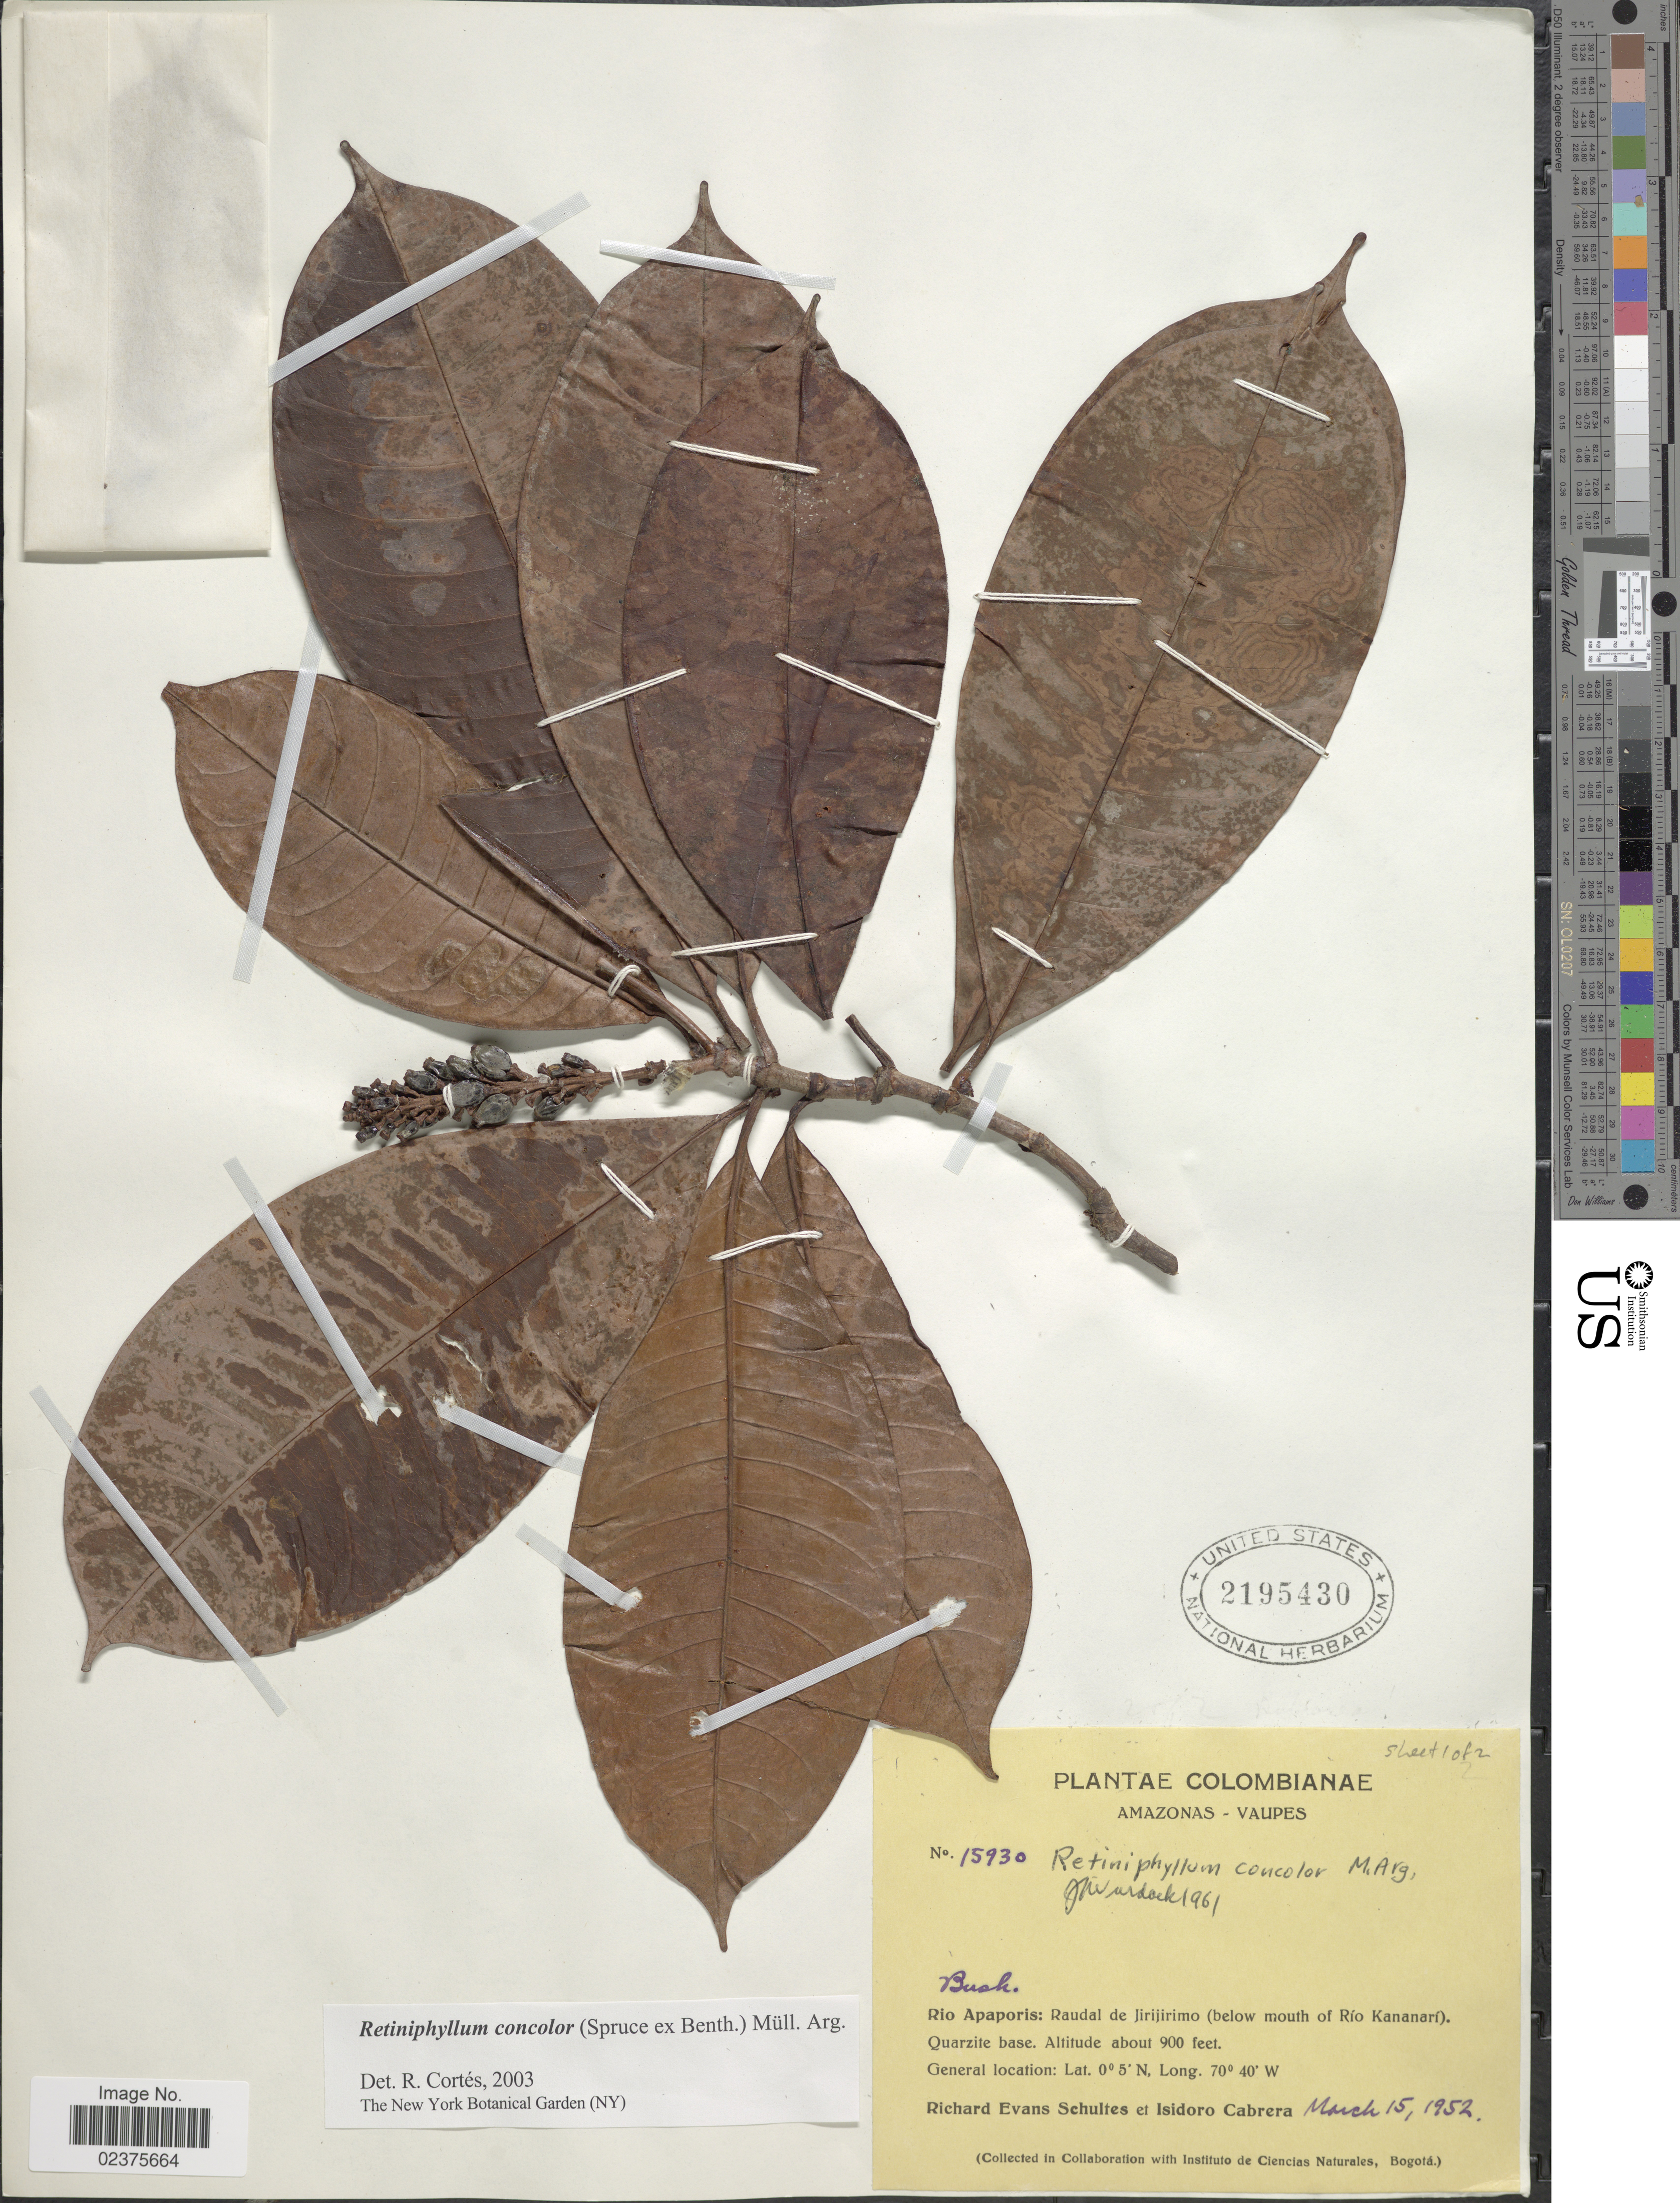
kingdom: Plantae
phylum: Tracheophyta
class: Magnoliopsida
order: Gentianales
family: Rubiaceae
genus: Retiniphyllum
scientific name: Retiniphyllum concolor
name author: (Spruce ex Benth.) Müll. Arg.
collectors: R. E. Schultes & I. Cabrera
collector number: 15930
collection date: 1952-03-15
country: Colombia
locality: Amazonas-Vaupes, Río Apaporis: Raudal de Jirijirimo (below mouth of Río Kananarí). Quarzite base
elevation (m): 274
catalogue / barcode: US 2195430